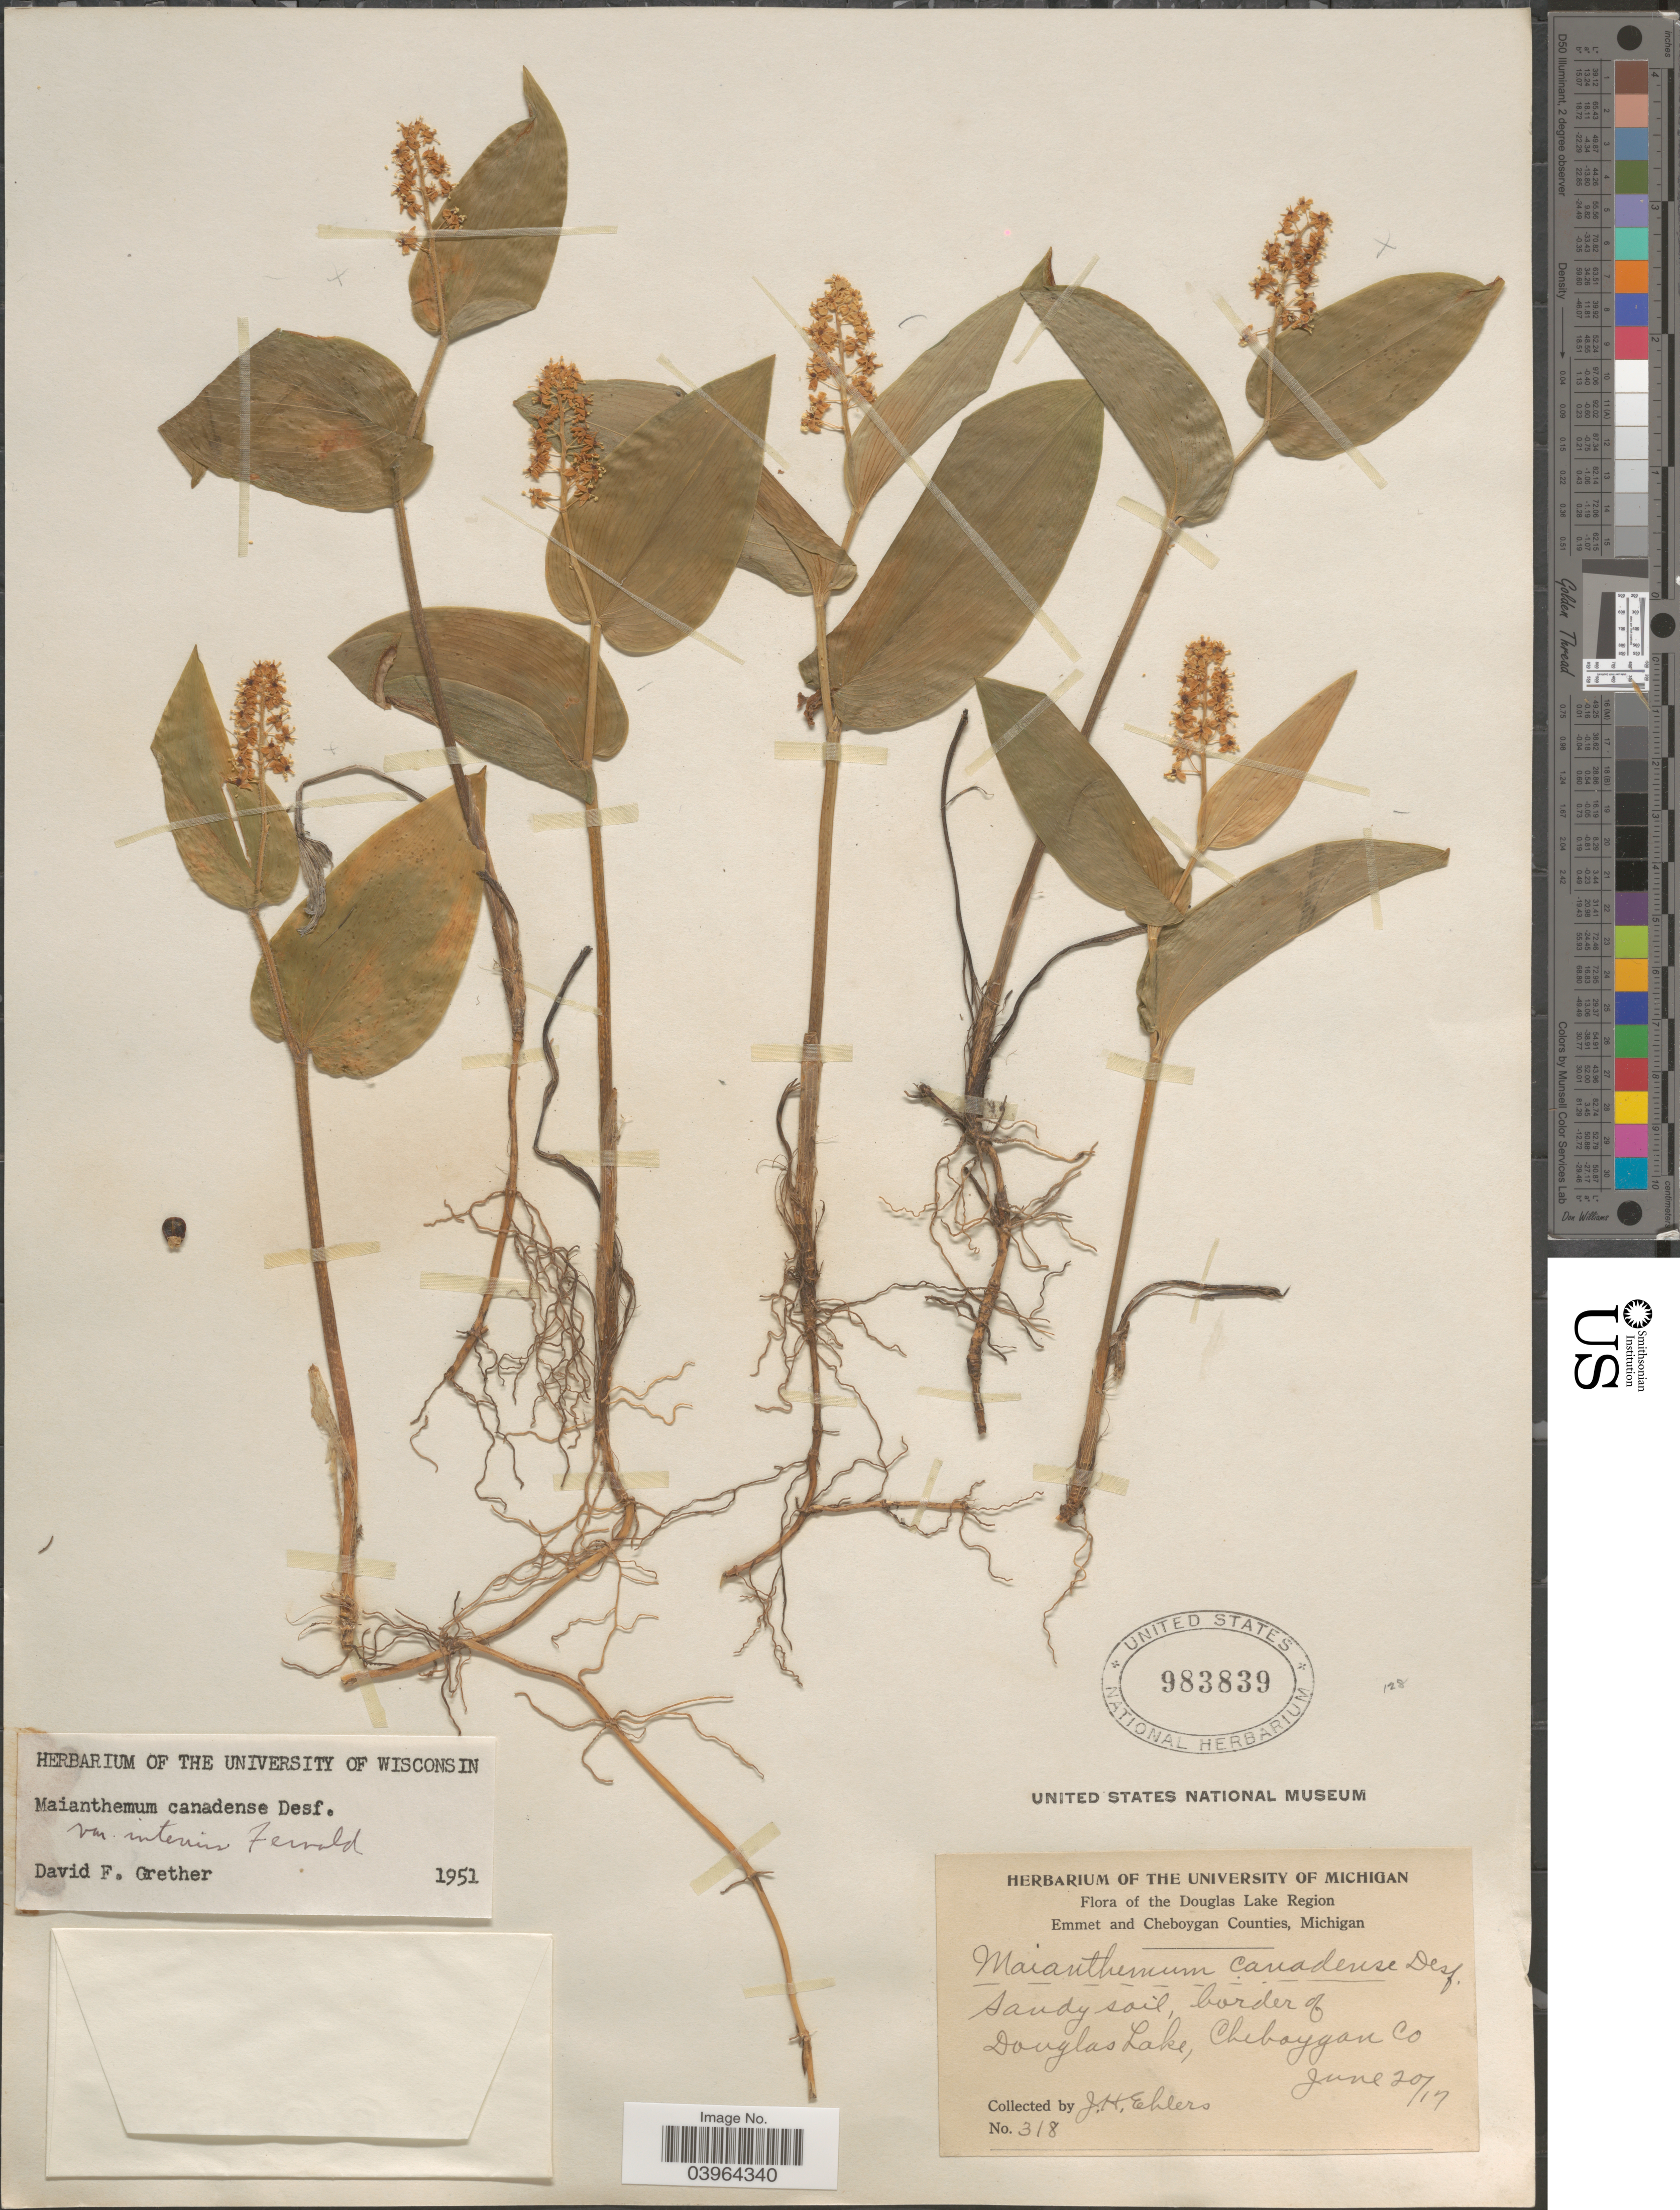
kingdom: Plantae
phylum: Tracheophyta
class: Liliopsida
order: Asparagales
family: Asparagaceae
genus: Maianthemum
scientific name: Maianthemum canadense var. interius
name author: Fernald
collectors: J. H. Ehlers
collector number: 318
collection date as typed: Transcribed d/m/y: 20/6/17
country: United States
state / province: Michigan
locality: The Douglas Lake Region. Emmet and Cheboygan Counties. Border of Douglas Lake, Cheboygan Co.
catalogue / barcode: US 983839